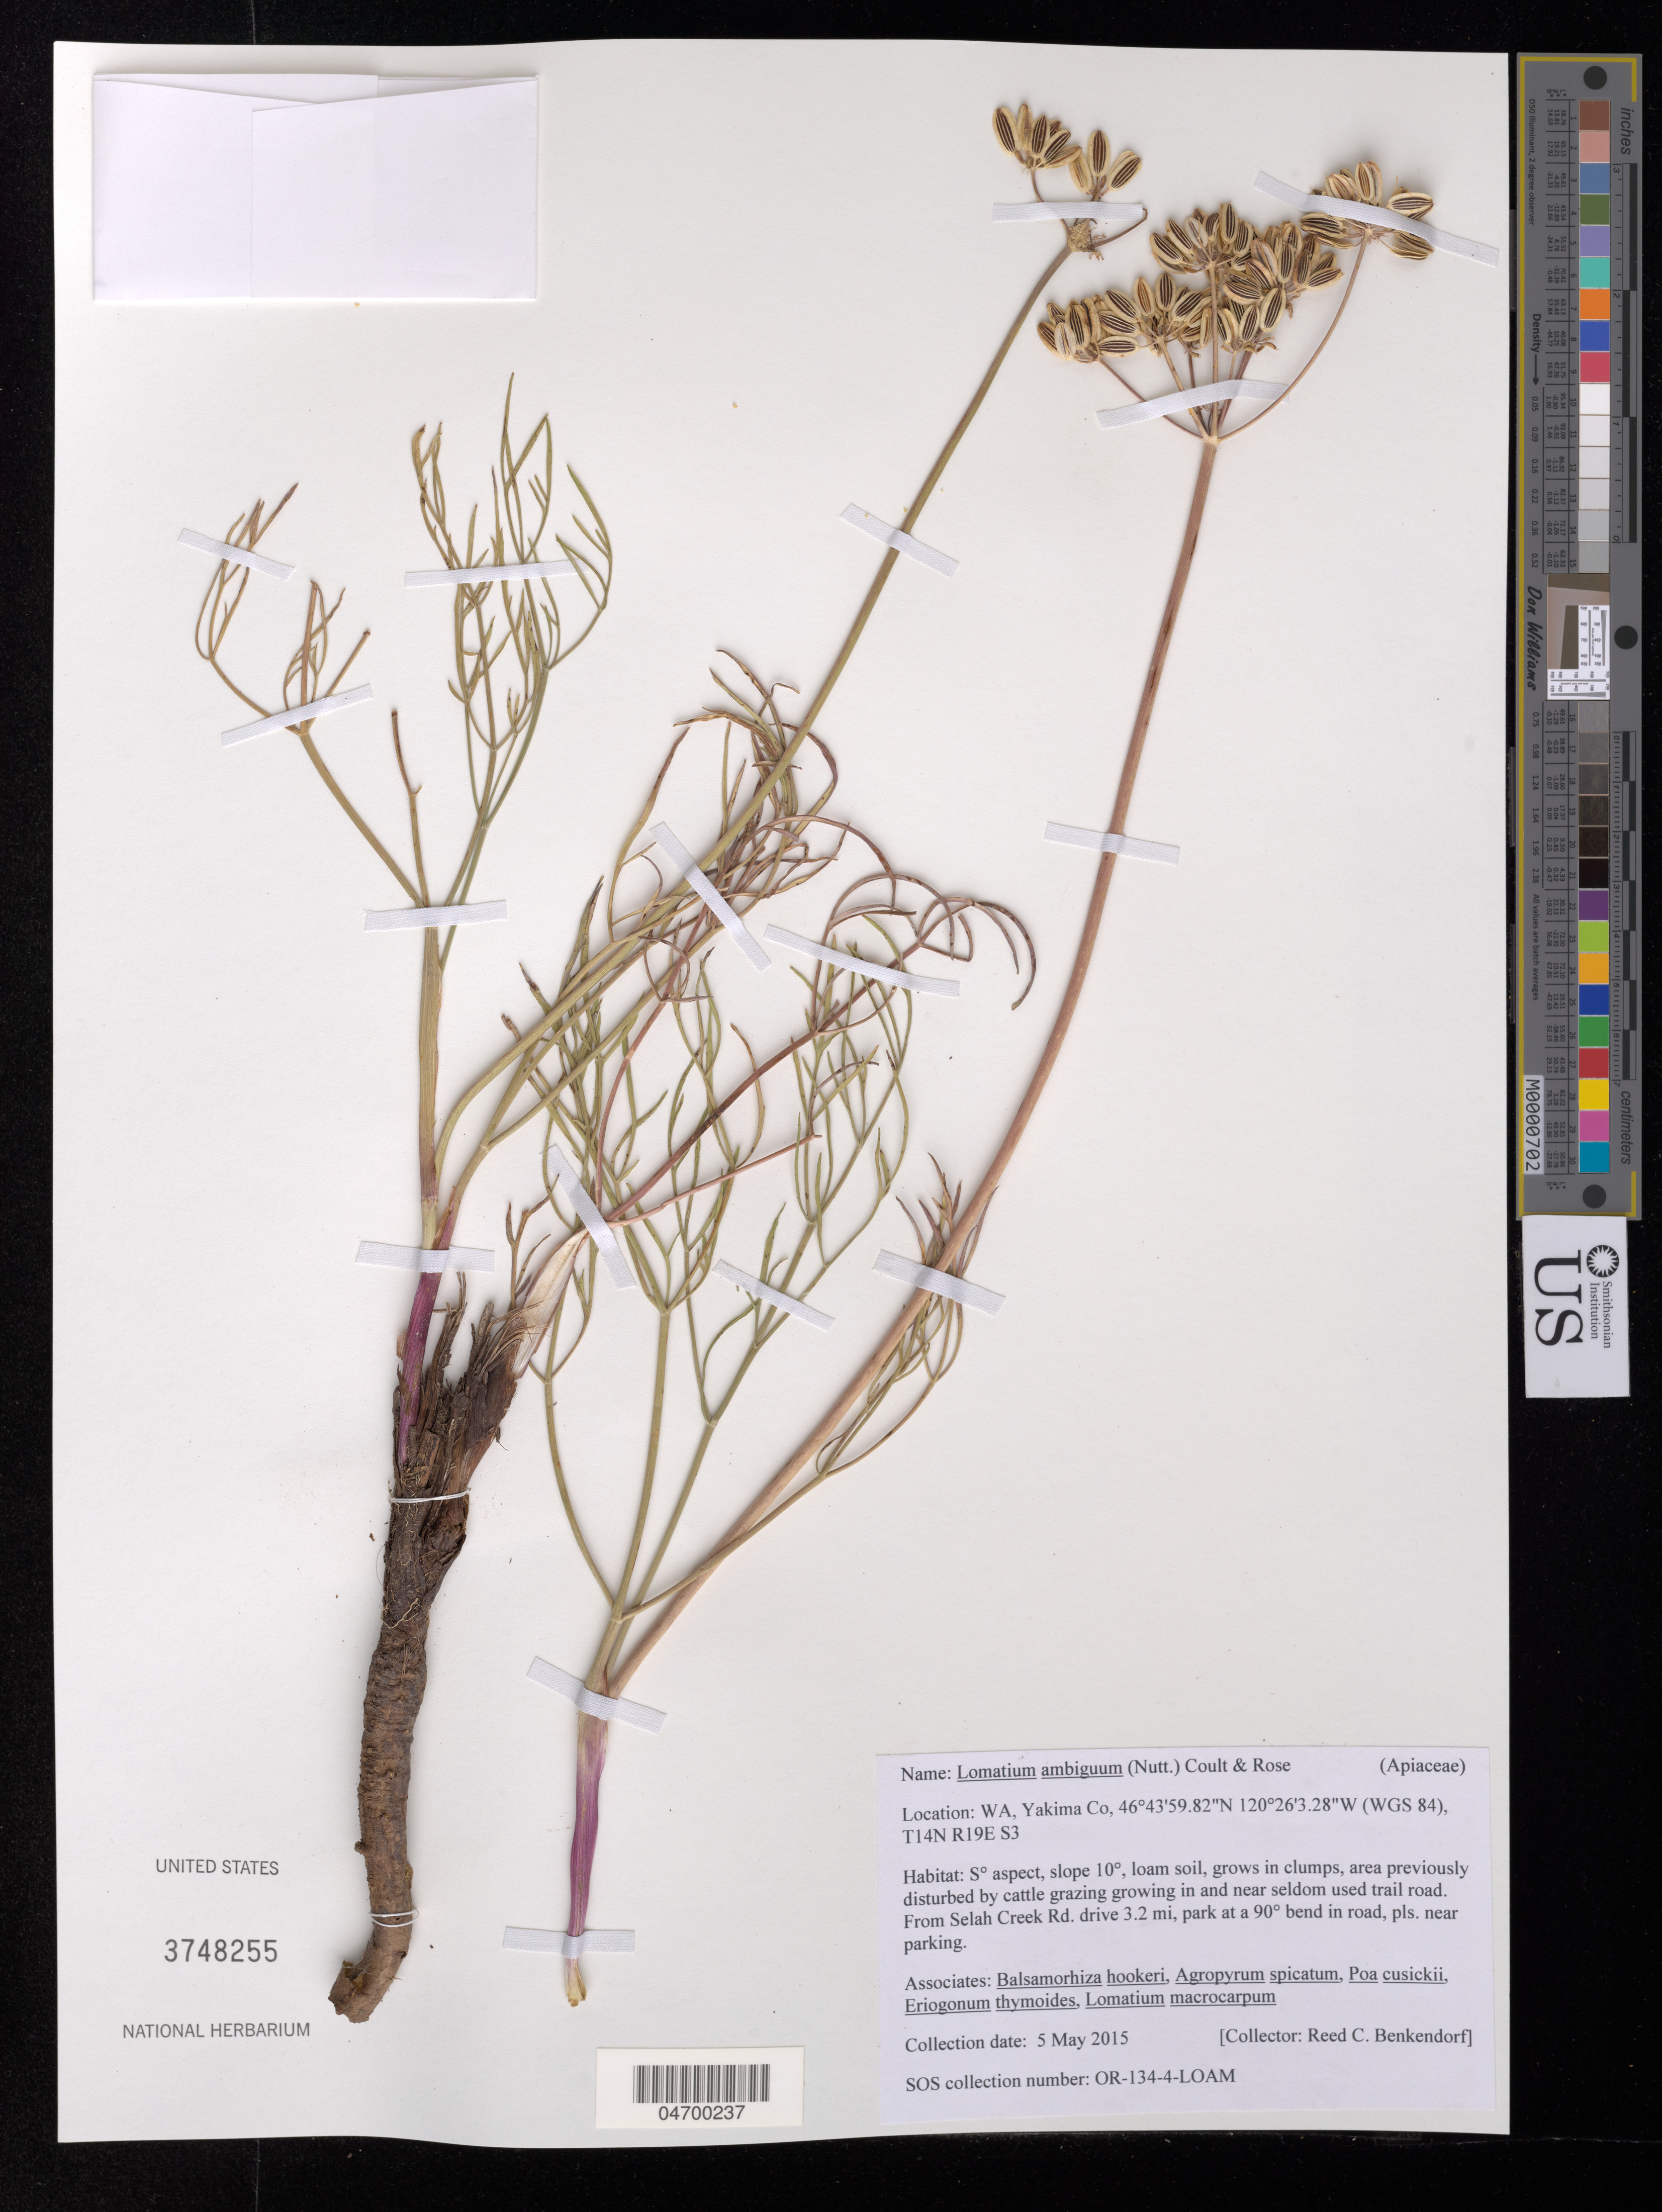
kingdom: Plantae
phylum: Tracheophyta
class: Magnoliopsida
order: Apiales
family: Apiaceae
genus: Lomatium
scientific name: Lomatium ambiguum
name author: (Nutt.) Coult. & Rose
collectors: R. Benkendorf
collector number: OR-134-4-LOAM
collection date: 2015-05-05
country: United States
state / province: Washington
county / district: Yakima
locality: WA, Yakima Co, (WGS 84), T14N R19E S3. From Selah Creek Rd. drive 3.2 mi, park at a 90º bend in road, pls. near parking.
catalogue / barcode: US 3748255